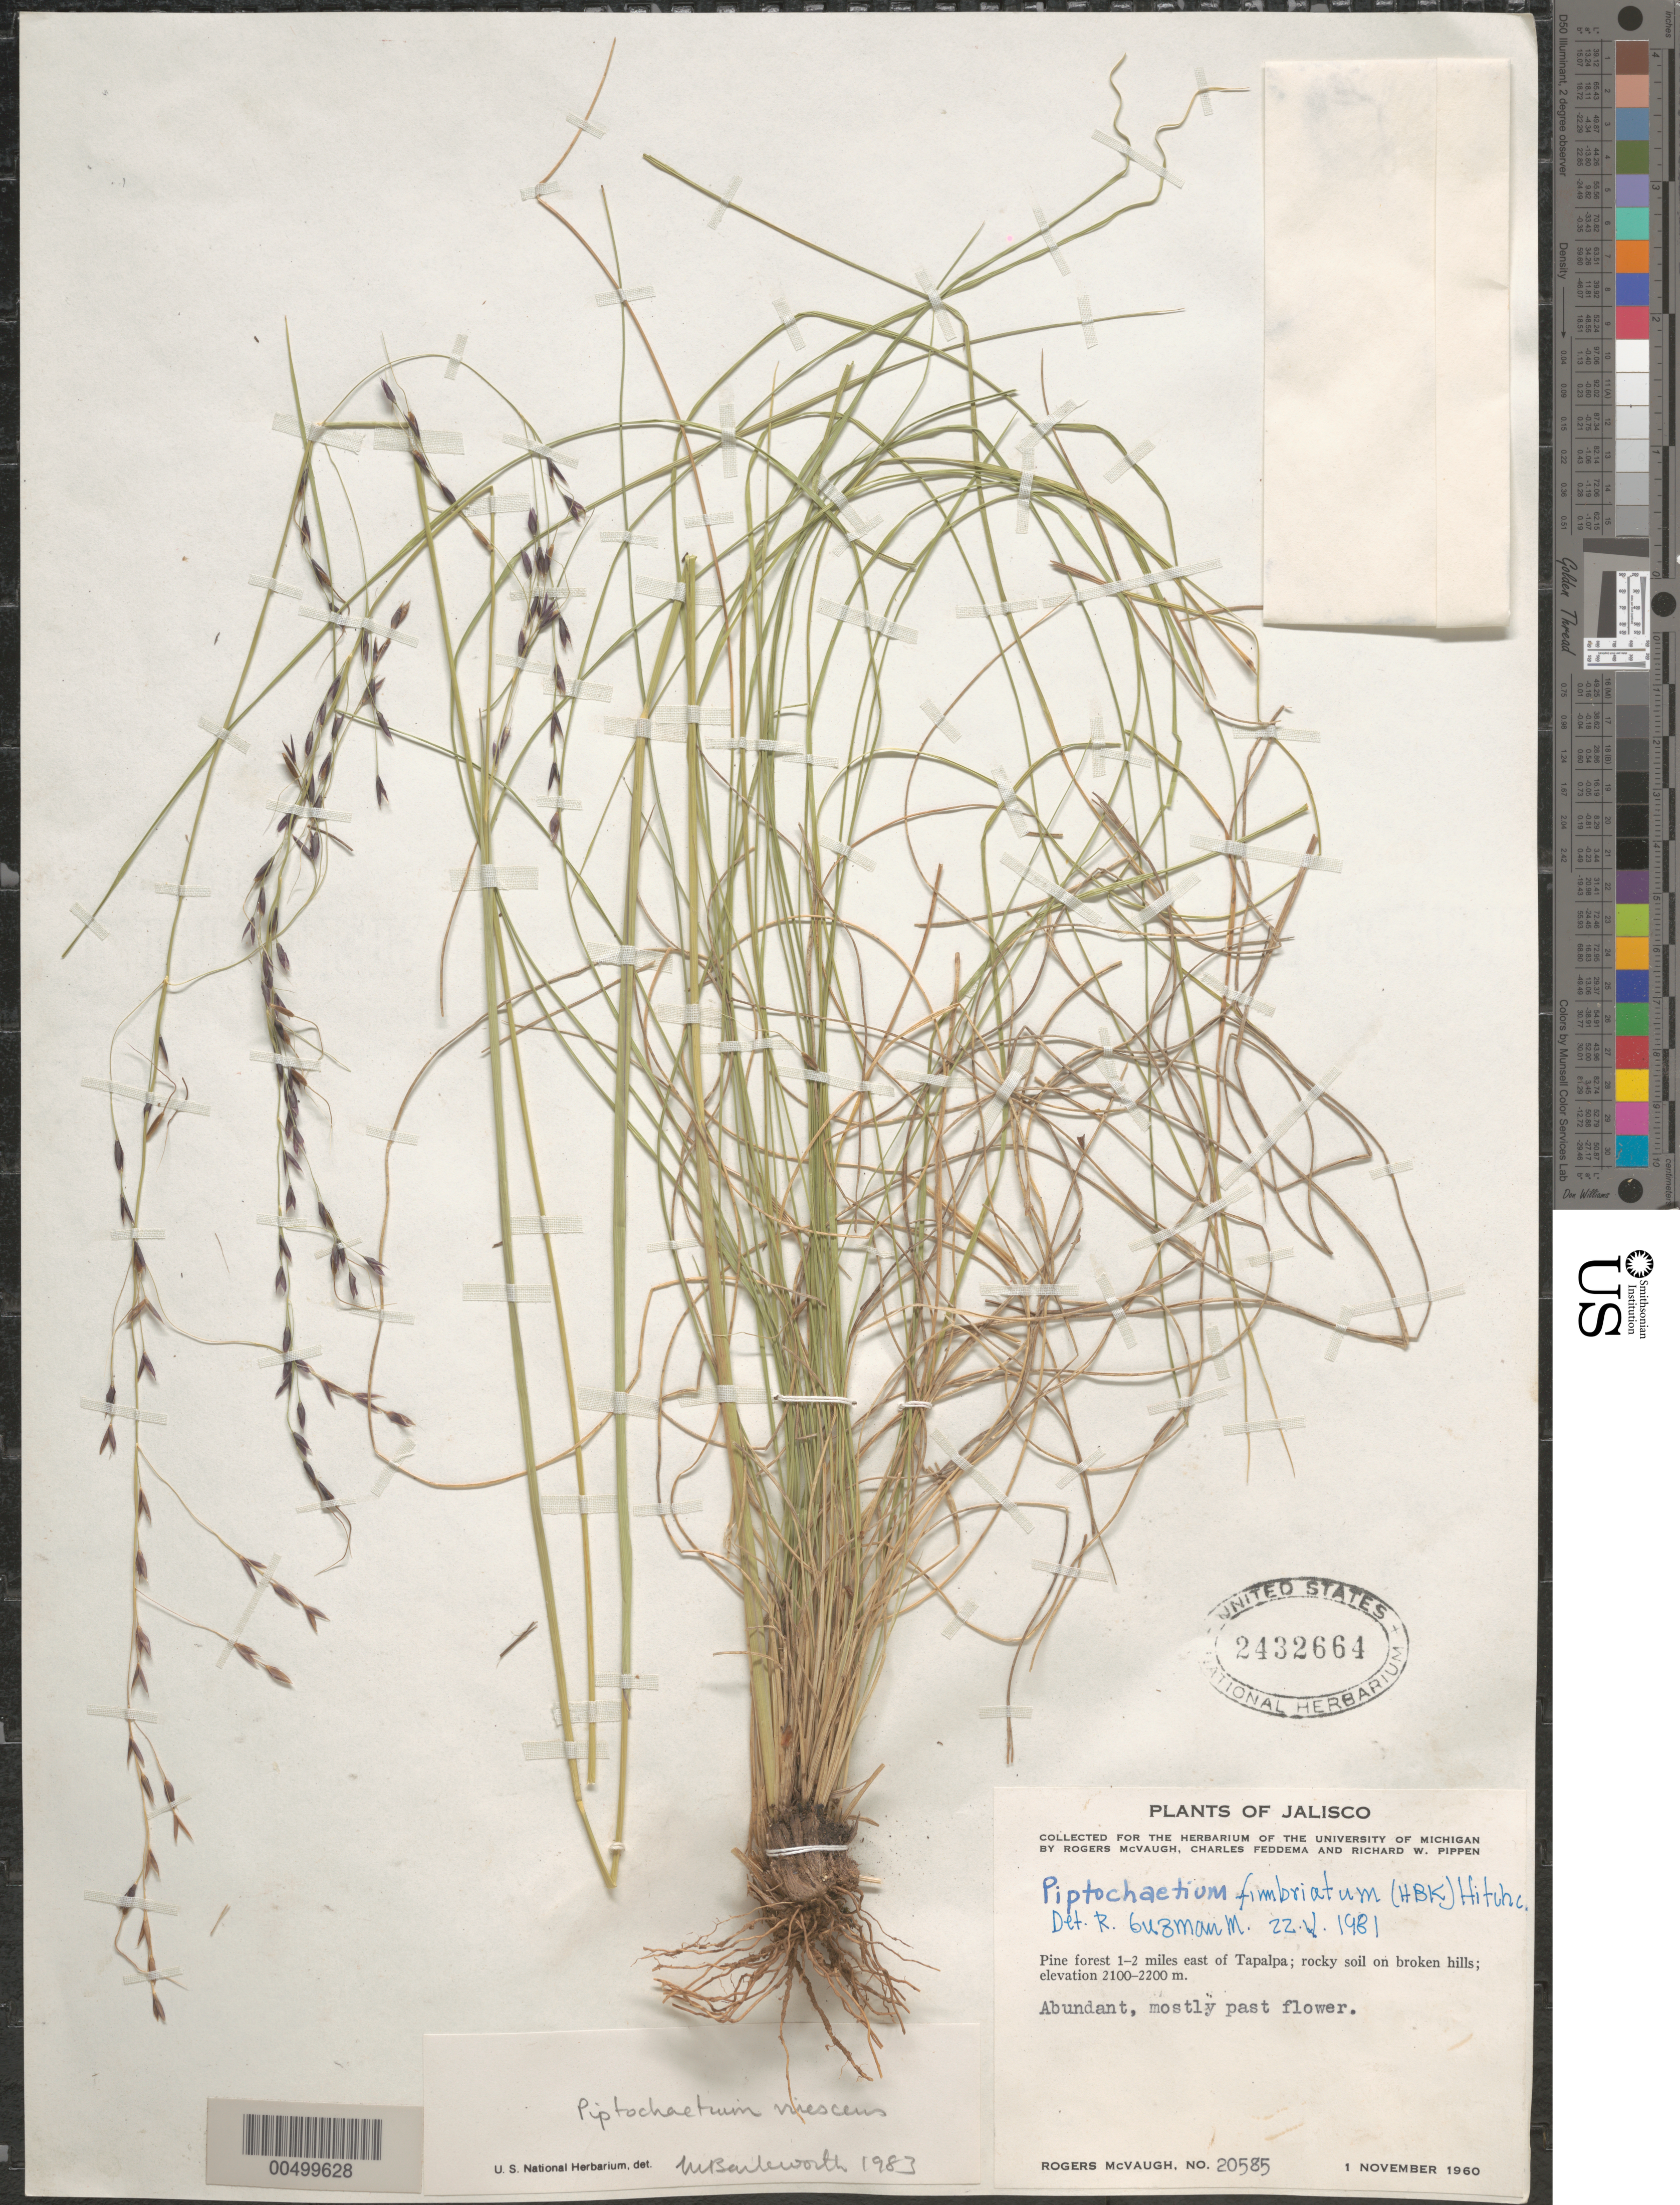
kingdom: Plantae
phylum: Tracheophyta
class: Liliopsida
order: Poales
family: Poaceae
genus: Piptochaetium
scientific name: Piptochaetium virescens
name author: (Kunth) Parodi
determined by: Barkworth, M. E.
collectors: R. McVaugh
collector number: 20585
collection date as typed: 1 Nov 1960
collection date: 1960-11-01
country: Mexico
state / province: Jalisco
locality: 1-2 mi E of Tapalpa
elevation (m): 2100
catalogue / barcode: US 2432664